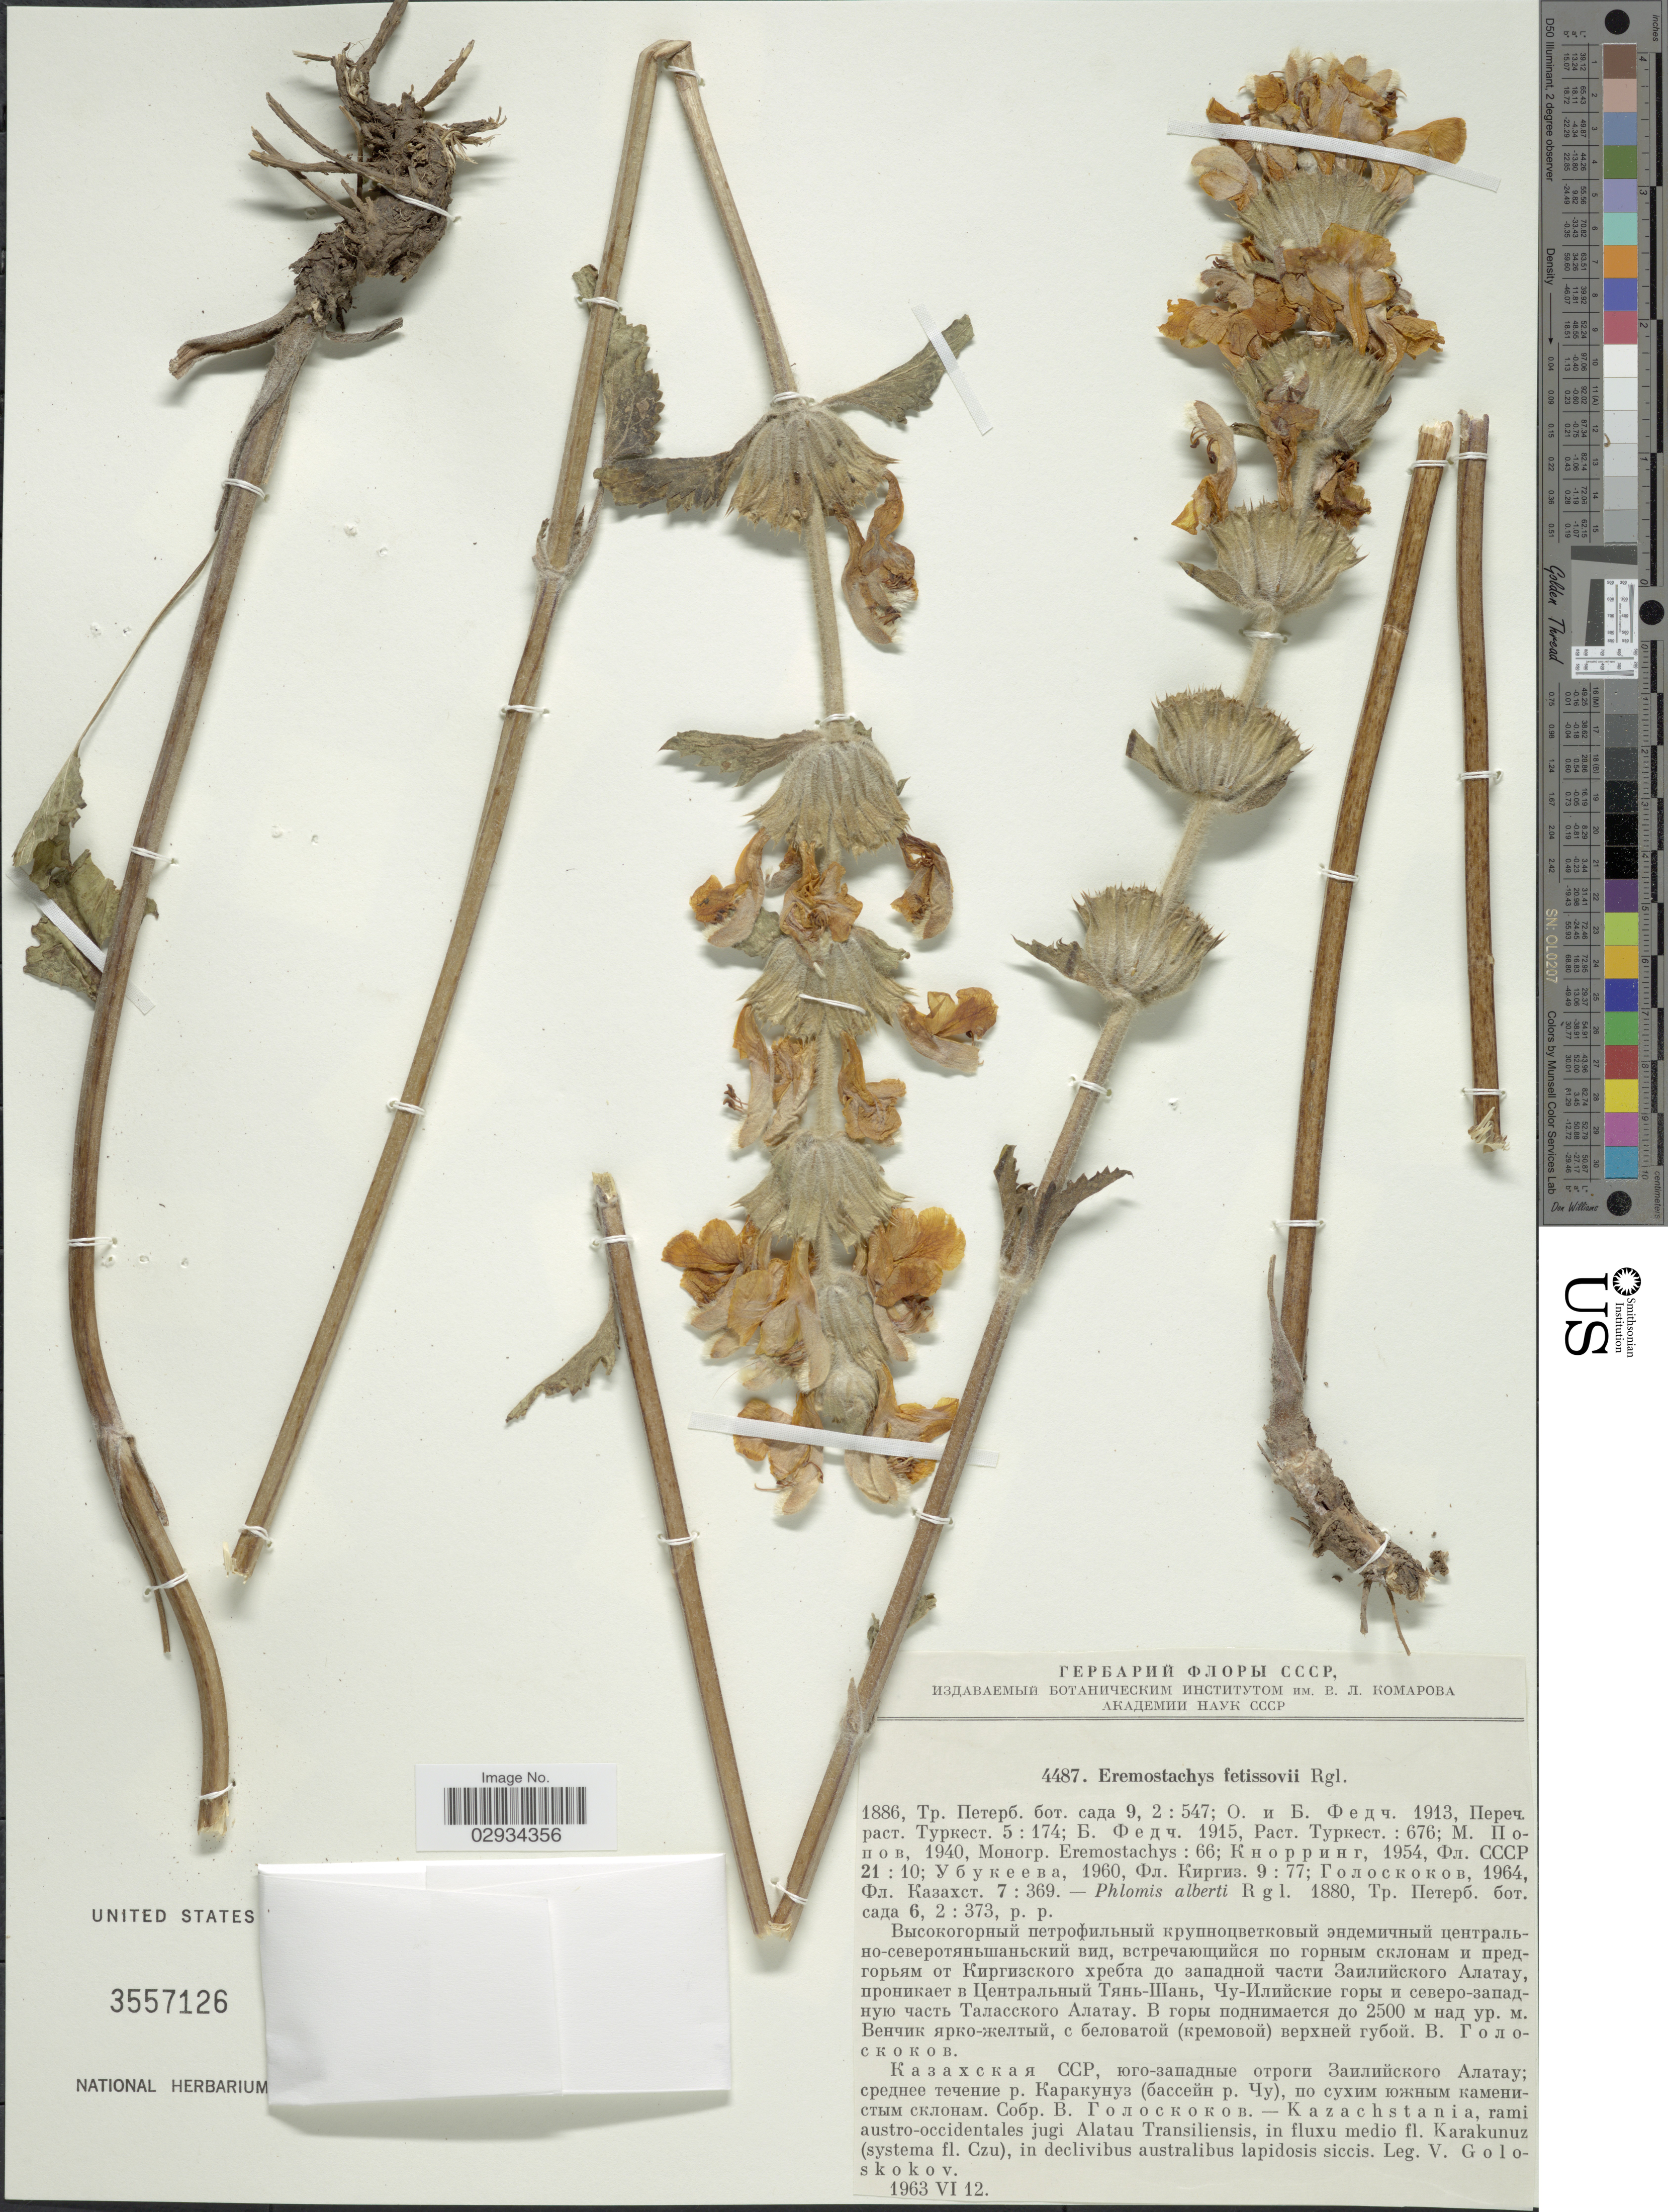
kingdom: Plantae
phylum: Tracheophyta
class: Magnoliopsida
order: Lamiales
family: Lamiaceae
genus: Eremostachys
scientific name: Eremostachys fetisowii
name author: Regel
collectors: V. P. Goloskokov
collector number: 4487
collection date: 1963-06-12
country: Kazakhstan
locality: Kazachstania, rami austro-occidentales jugi Alatau Transiliensis, in fluxu medio fl. Karakunuz (systema fl. Czu), in declivibus australibus lapidosis siccis.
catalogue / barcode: US 3557126